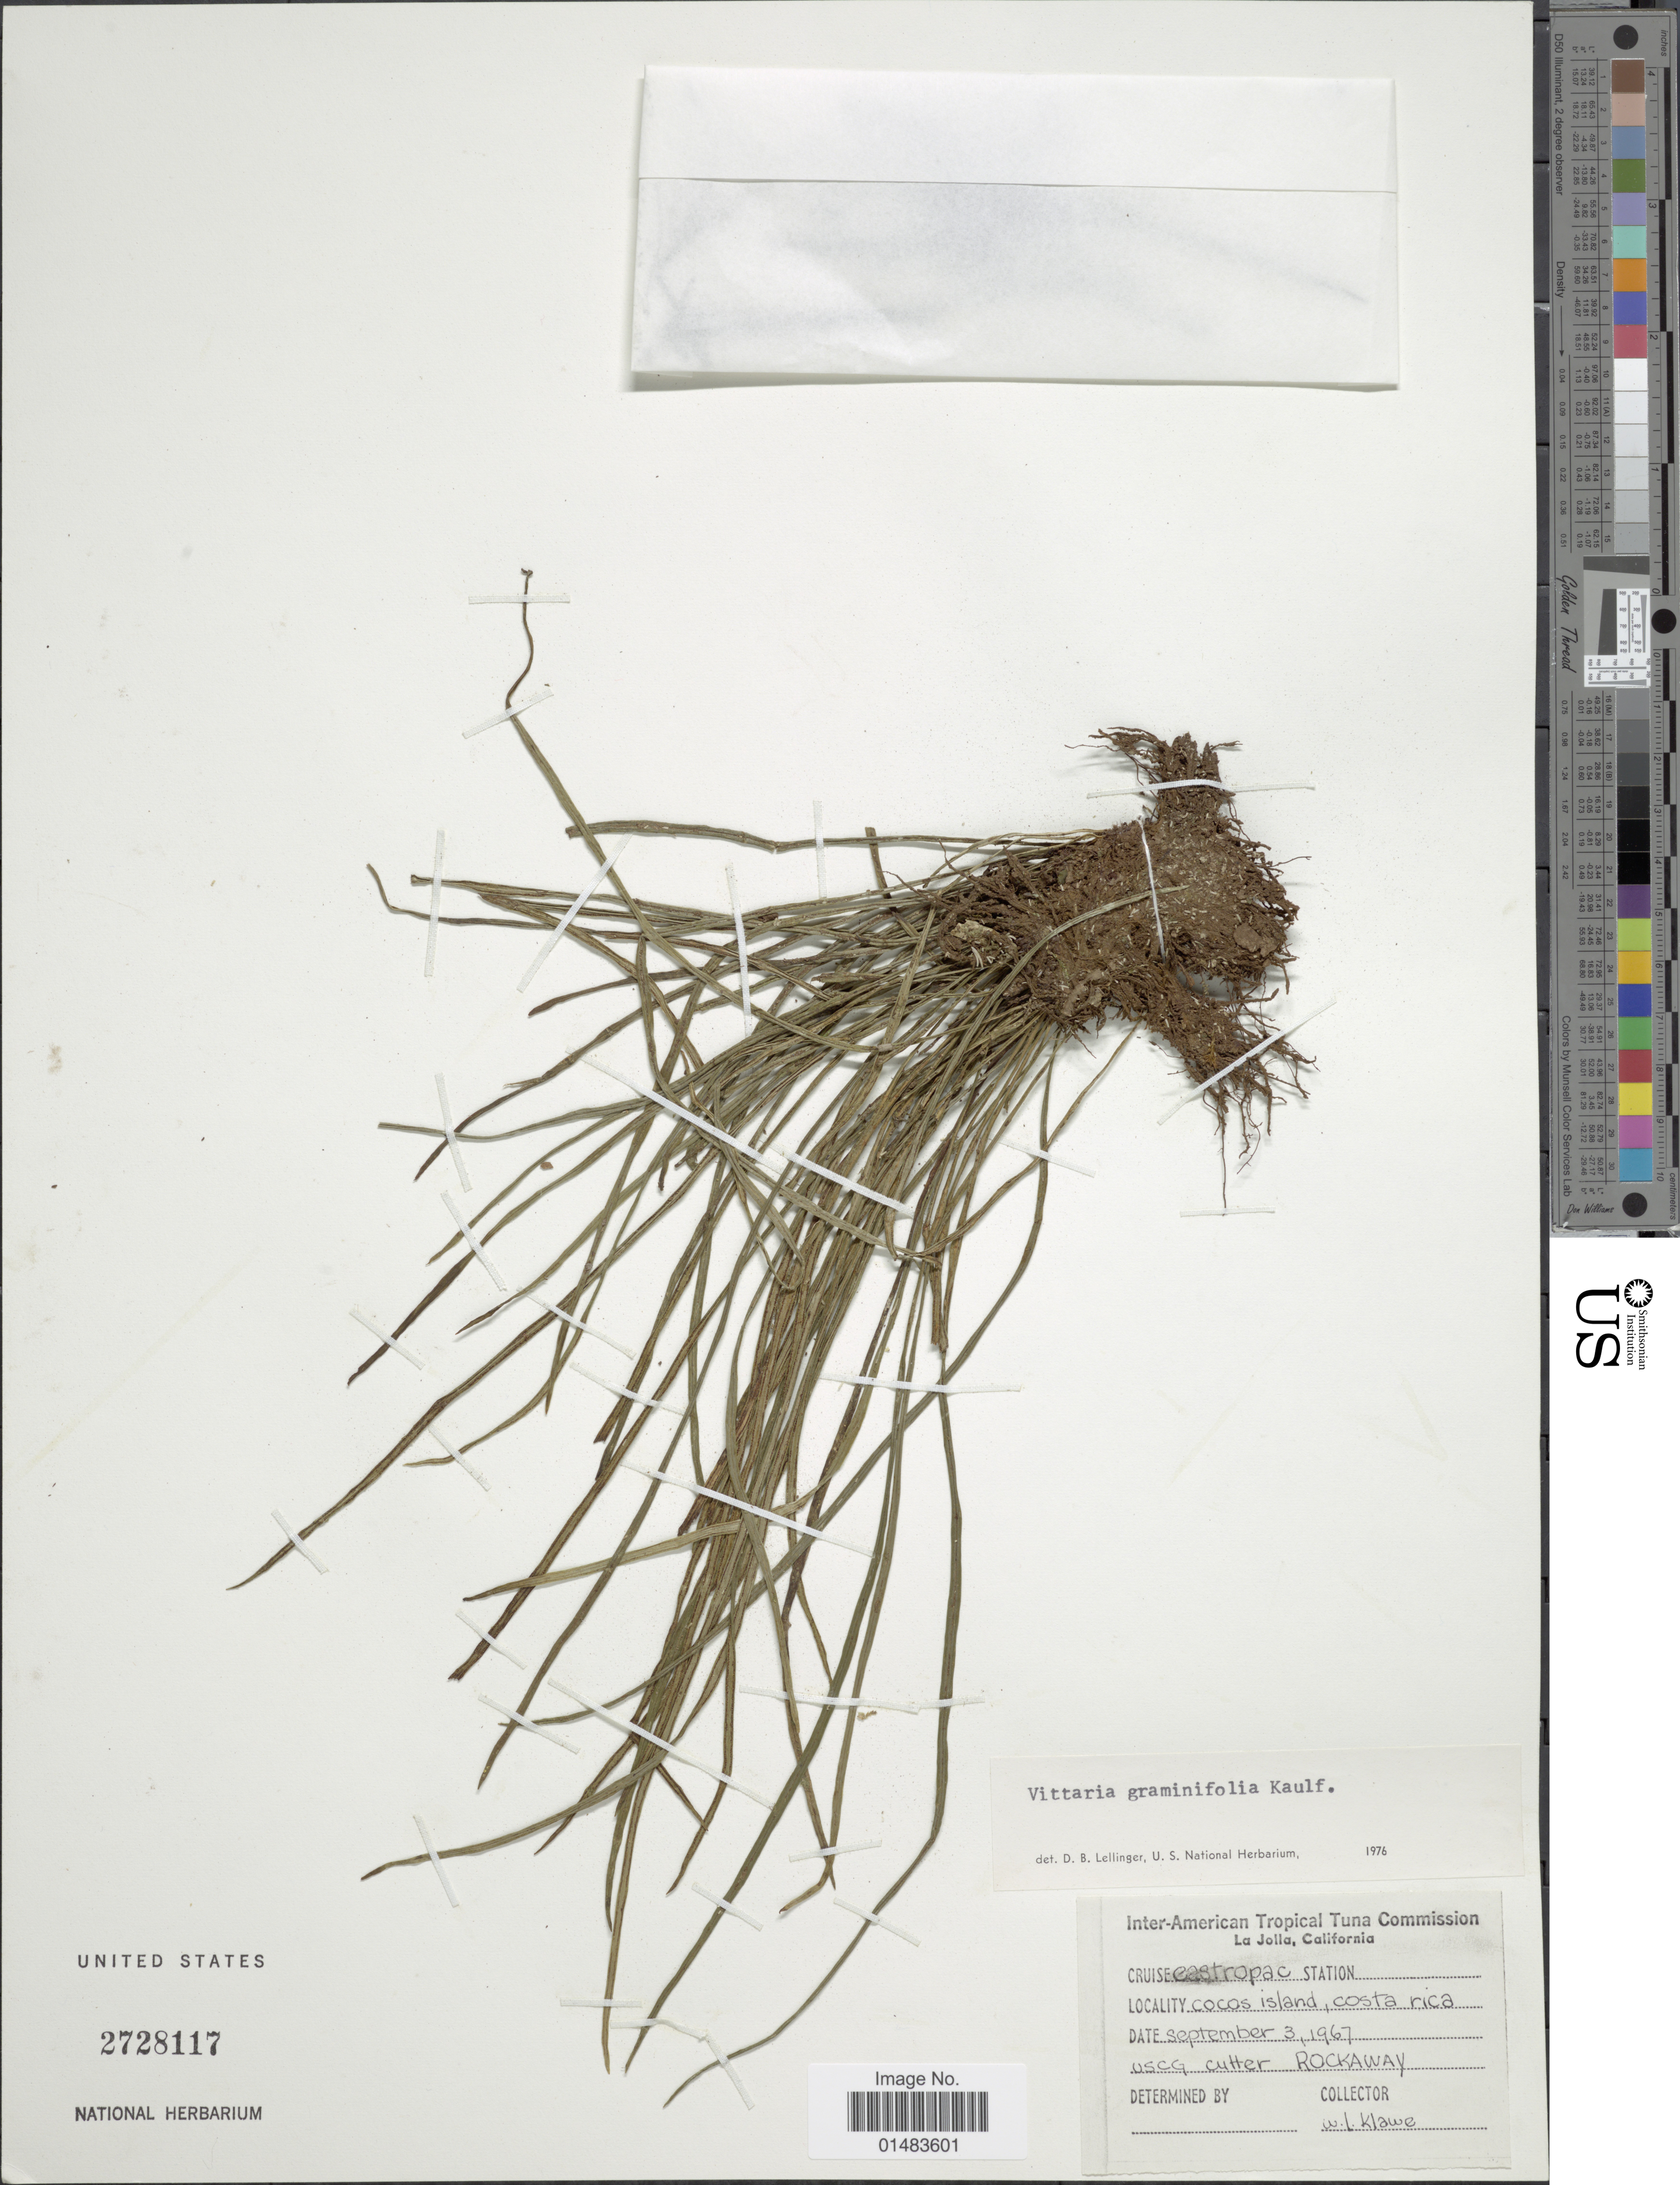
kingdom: Plantae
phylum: Tracheophyta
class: Polypodiopsida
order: Polypodiales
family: Pteridaceae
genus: Vittaria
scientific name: Vittaria graminifolia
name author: Kaulf.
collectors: W. Klawe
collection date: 1967-09-03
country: Costa Rica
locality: Cocos Island, USCG cutter Rockaway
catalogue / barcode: US 2728117